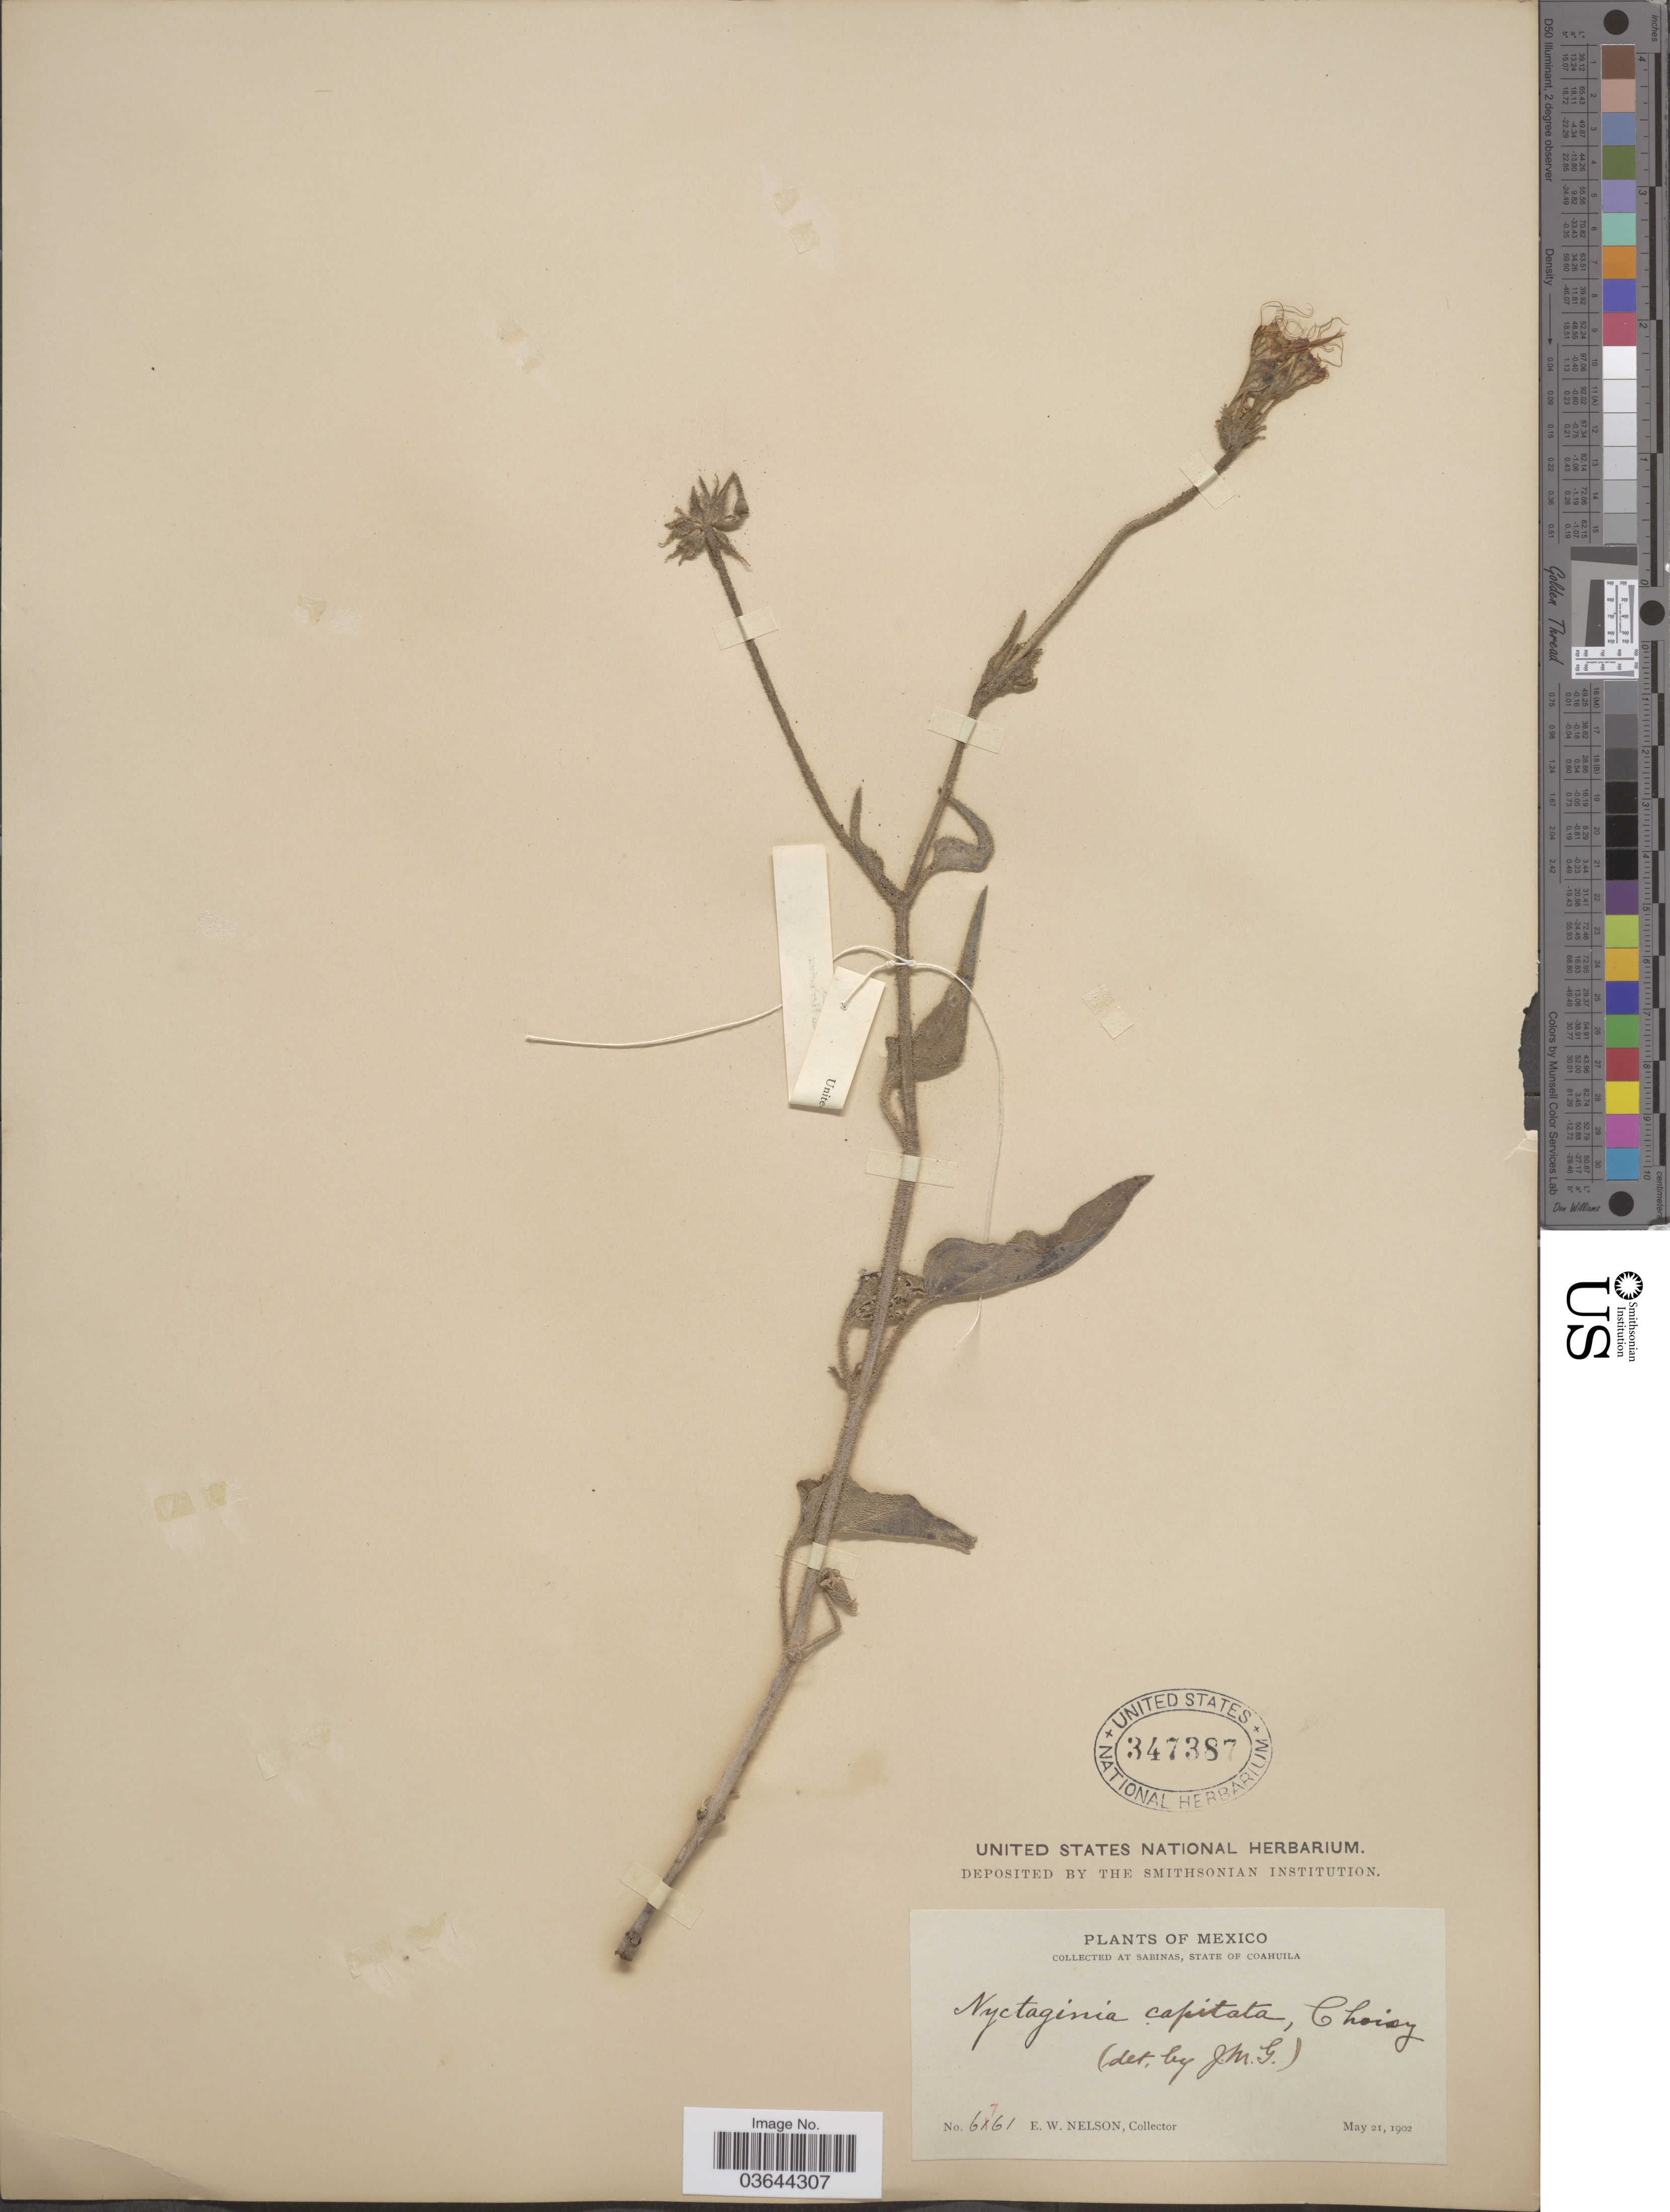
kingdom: Plantae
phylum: Tracheophyta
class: Magnoliopsida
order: Caryophyllales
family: Nyctaginaceae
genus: Nyctaginia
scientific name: Nyctaginia capitata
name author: Choisy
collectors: E. W. Nelson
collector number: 6761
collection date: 1902-05-21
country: Mexico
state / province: Coahuila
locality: At Sabinas.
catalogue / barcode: US 347387